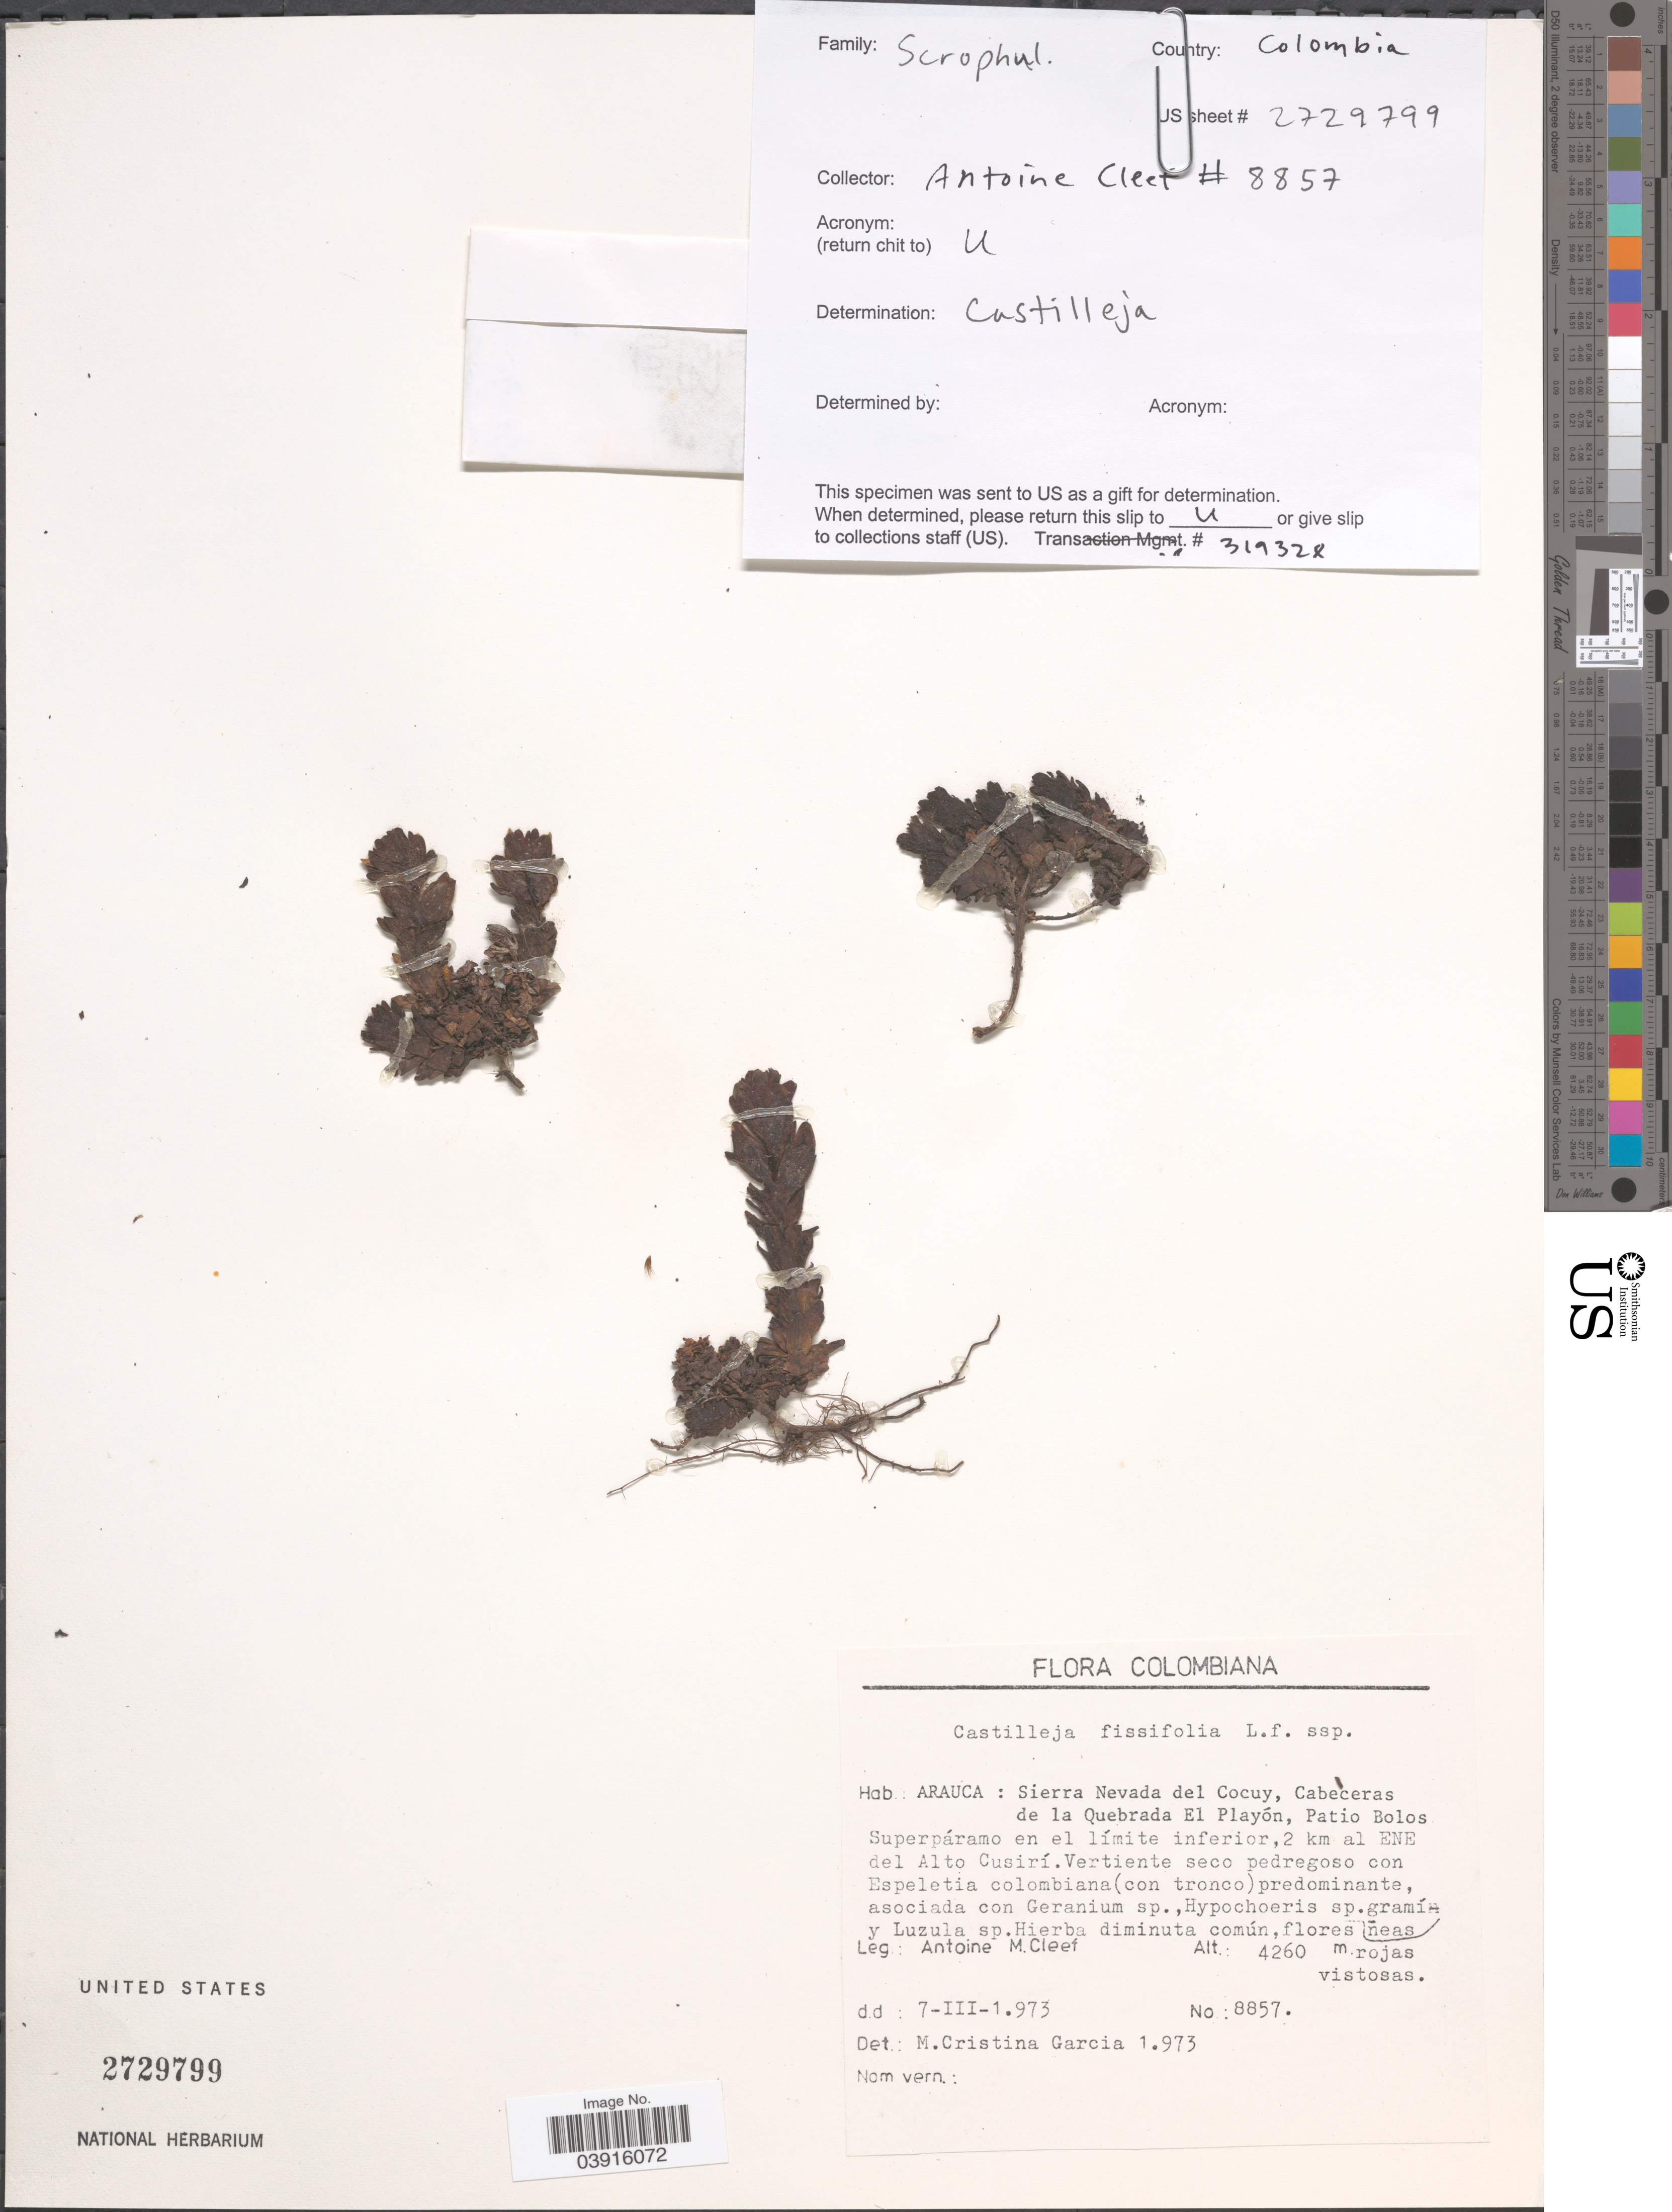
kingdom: Plantae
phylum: Tracheophyta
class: Magnoliopsida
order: Lamiales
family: Orobanchaceae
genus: Castilleja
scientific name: Castilleja fissifolia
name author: L. f.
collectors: A. M. Cleef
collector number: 8857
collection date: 1973-03-07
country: Colombia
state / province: Arauca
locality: Sierra Nevada del Cocuy, Cabeceras de la Quebrada El Playón, Patio Bolos Superpáramo en el límite inferior, 2 km al ENE del Alto Cusirí.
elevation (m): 4260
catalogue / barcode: US 2729799